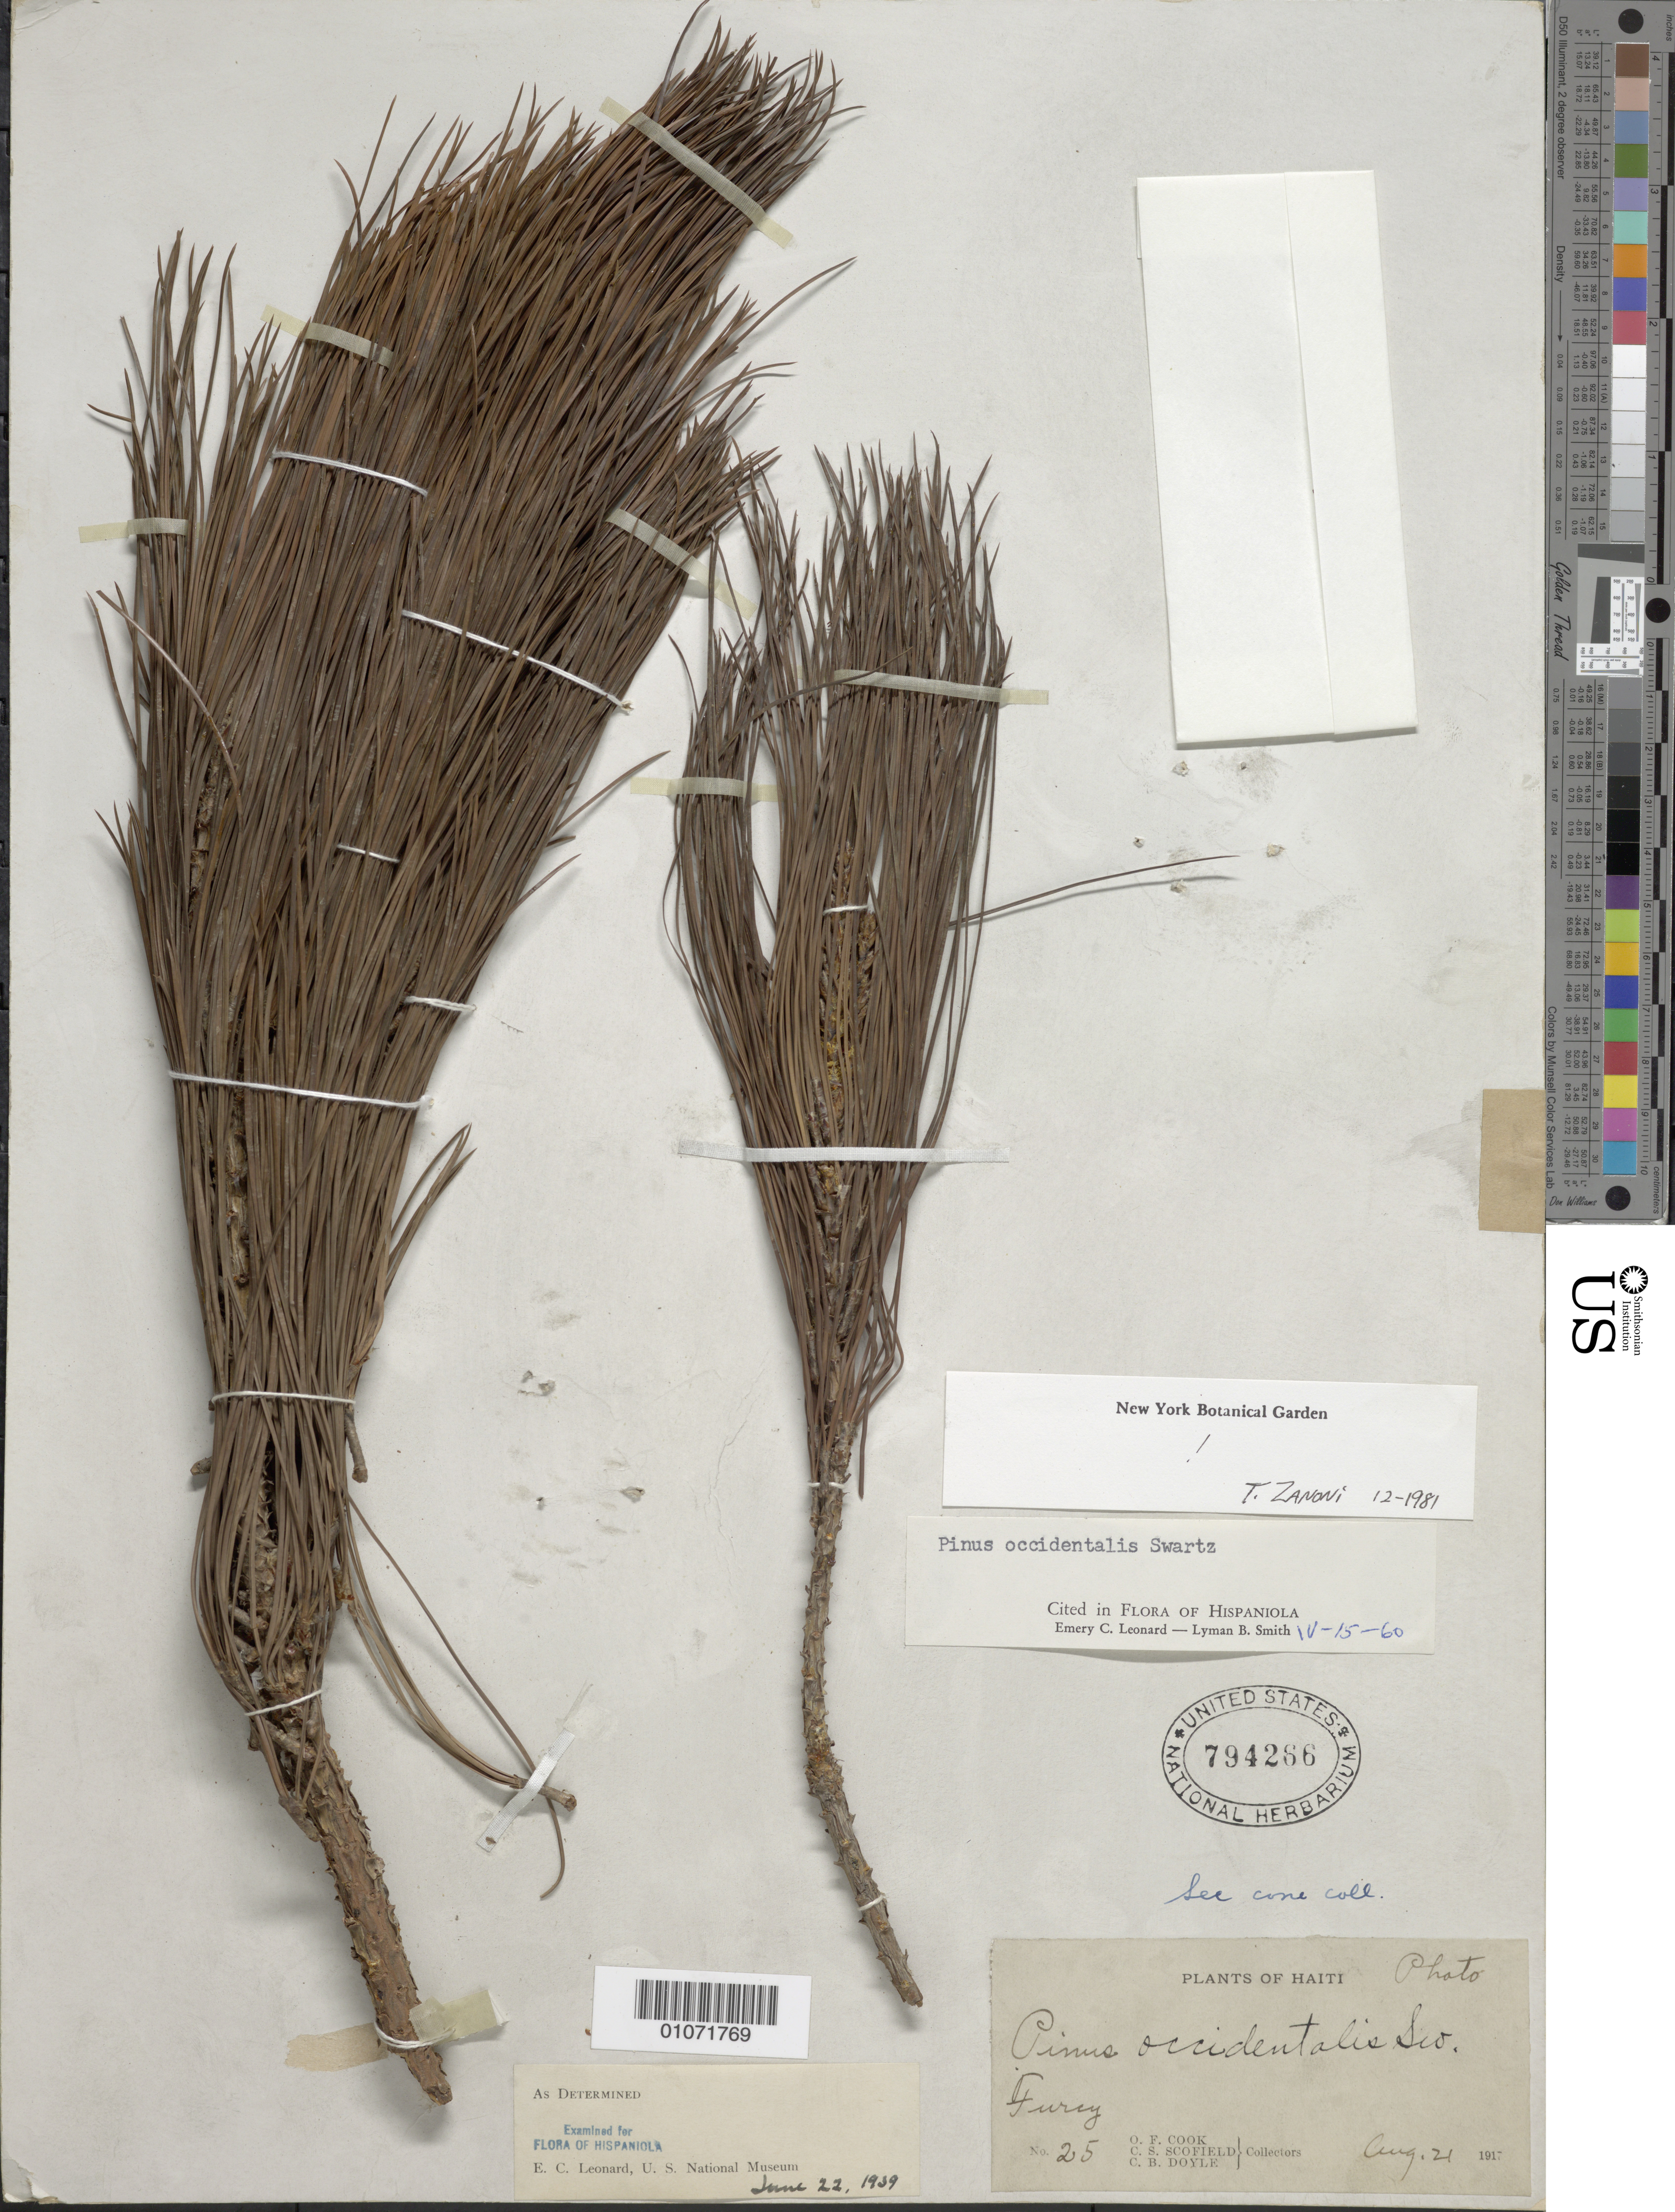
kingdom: Plantae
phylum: Tracheophyta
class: Pinopsida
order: Pinales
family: Pinaceae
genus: Pinus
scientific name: Pinus occidentalis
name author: Sw.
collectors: O. F. Cook, C. Scofield & C. Doyle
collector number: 25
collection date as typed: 21 Aug 1917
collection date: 1917-08-21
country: Haiti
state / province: Centre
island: Hispaniola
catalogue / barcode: US 794266